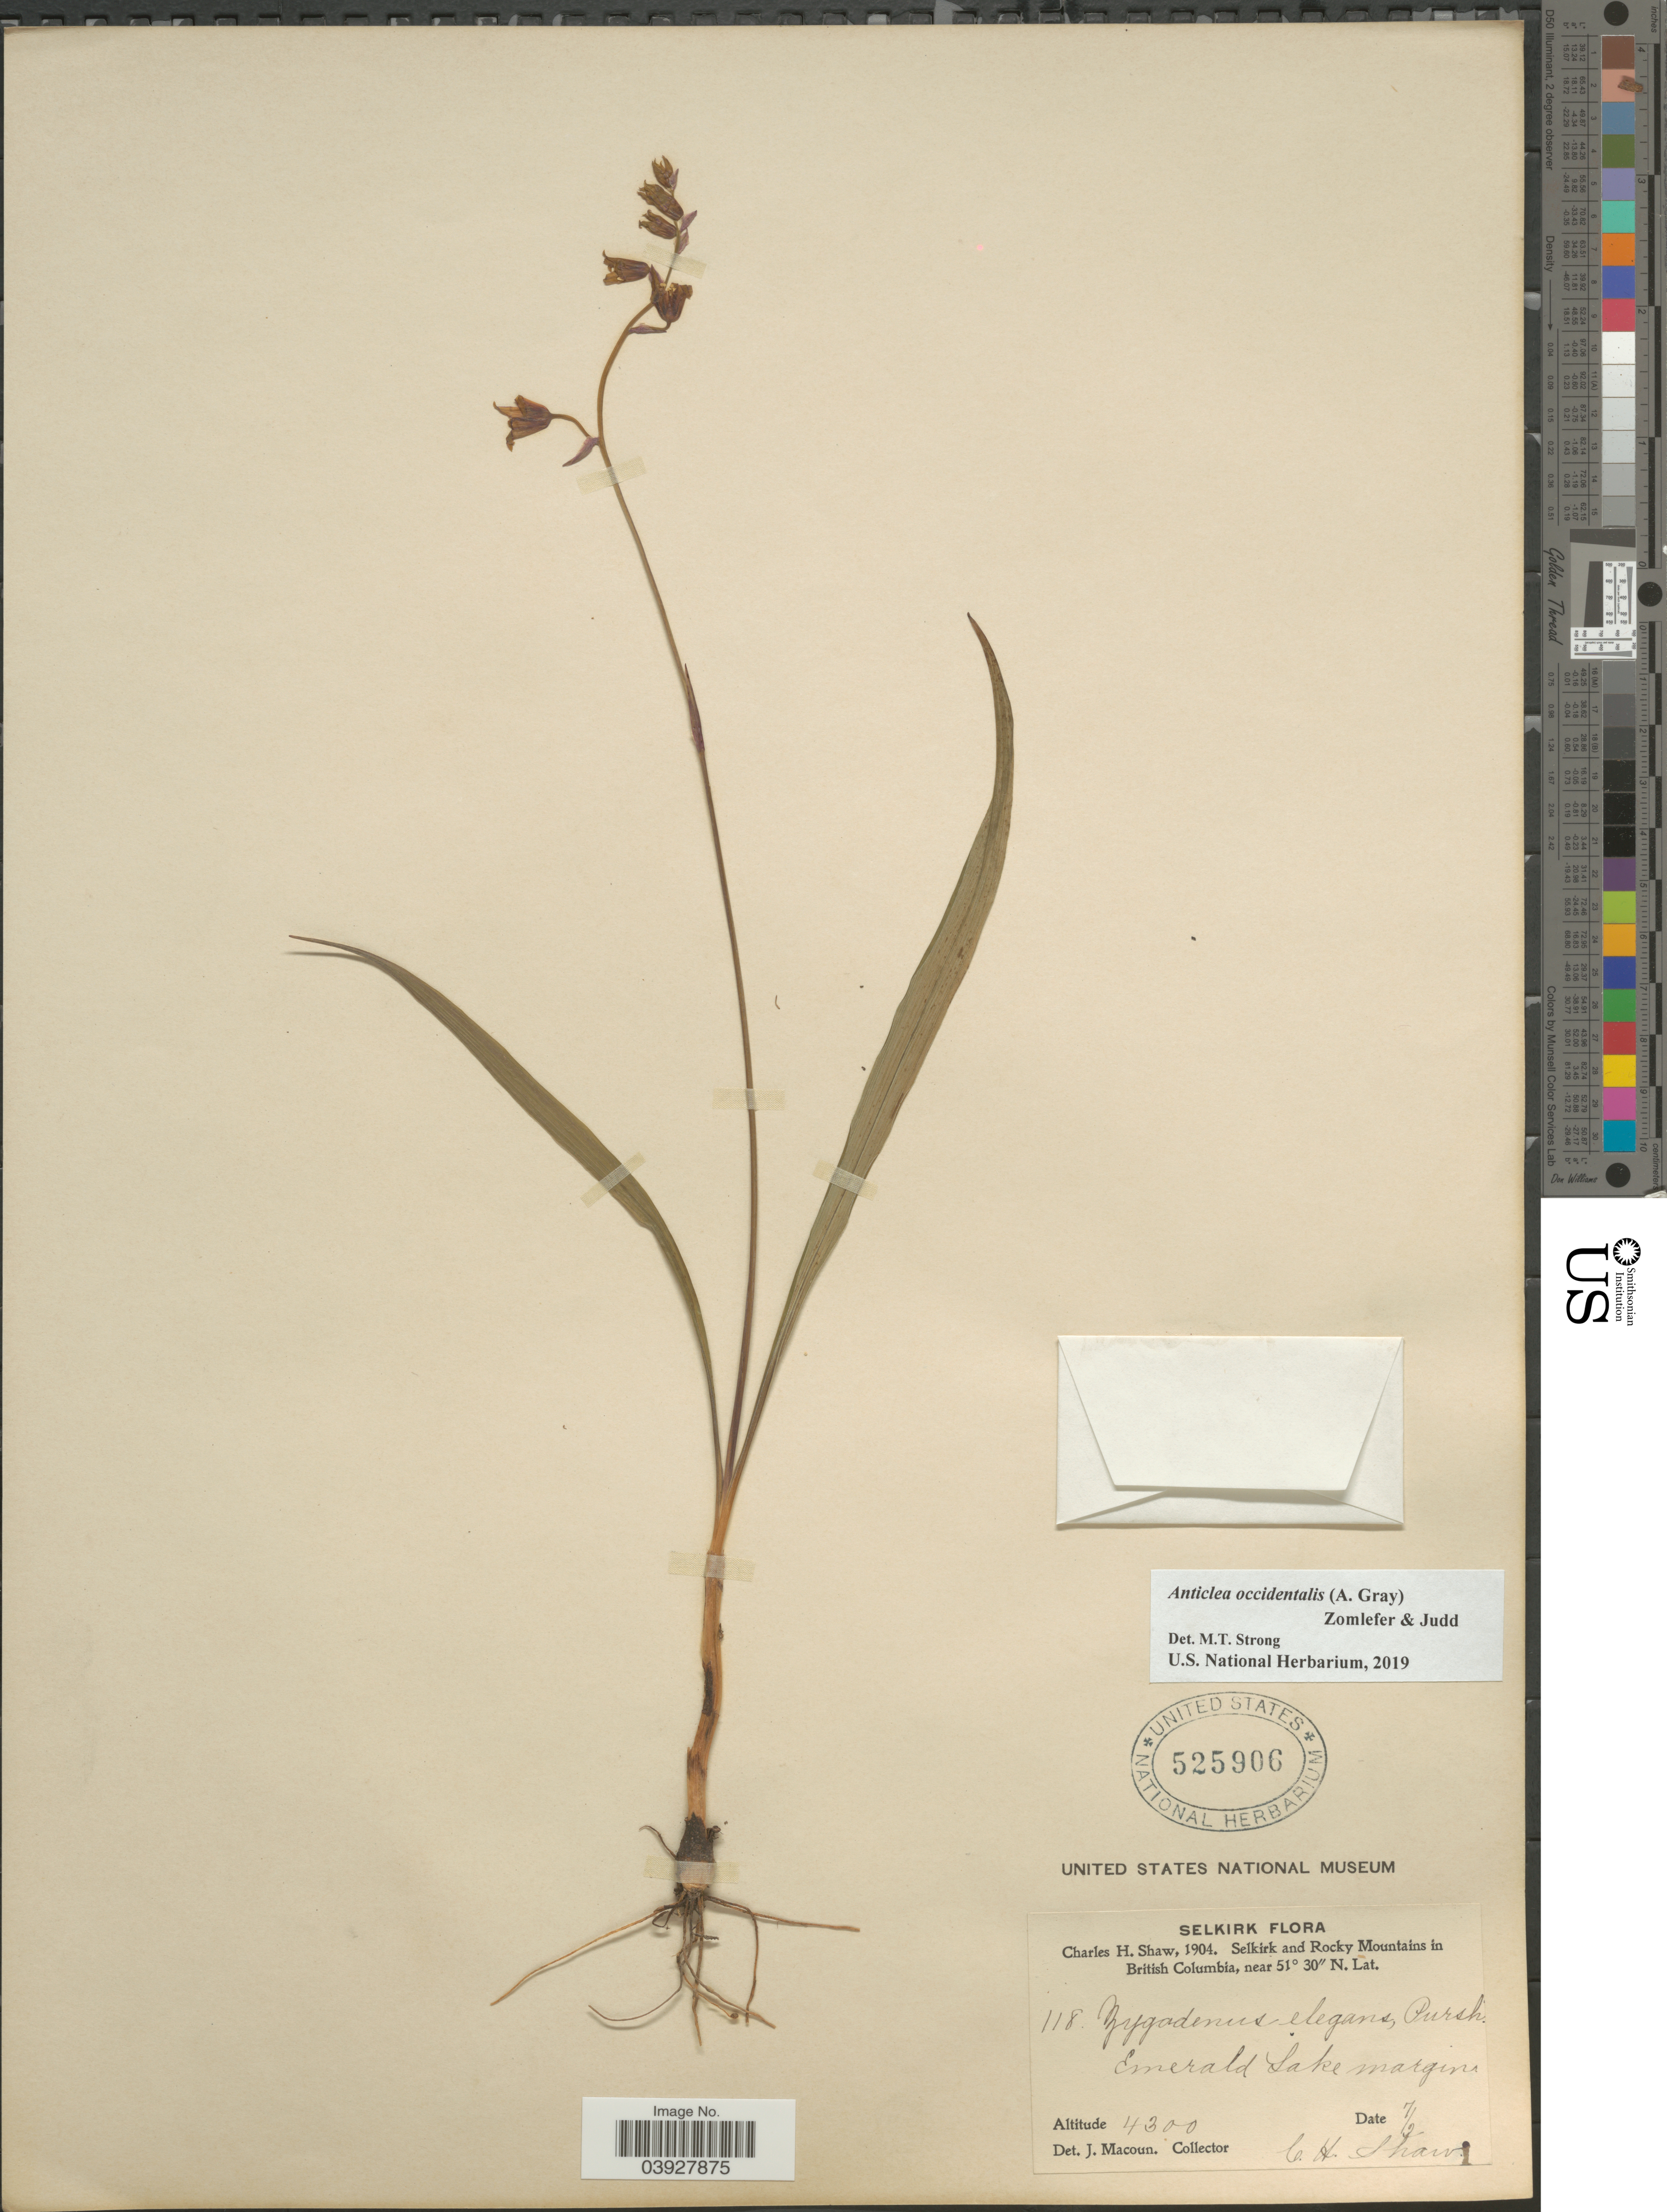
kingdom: Plantae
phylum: Tracheophyta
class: Liliopsida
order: Liliales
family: Melanthiaceae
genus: Anticlea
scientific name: Anticlea occidentalis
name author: (A. Gray) Zomlefer & Judd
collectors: C. H. Shaw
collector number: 118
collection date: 1904-02-07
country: Canada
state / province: British Columbia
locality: Selkirk. Selkirk and Rocky Mountains in British Columbia. Emerald Lake margins.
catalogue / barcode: US 525906